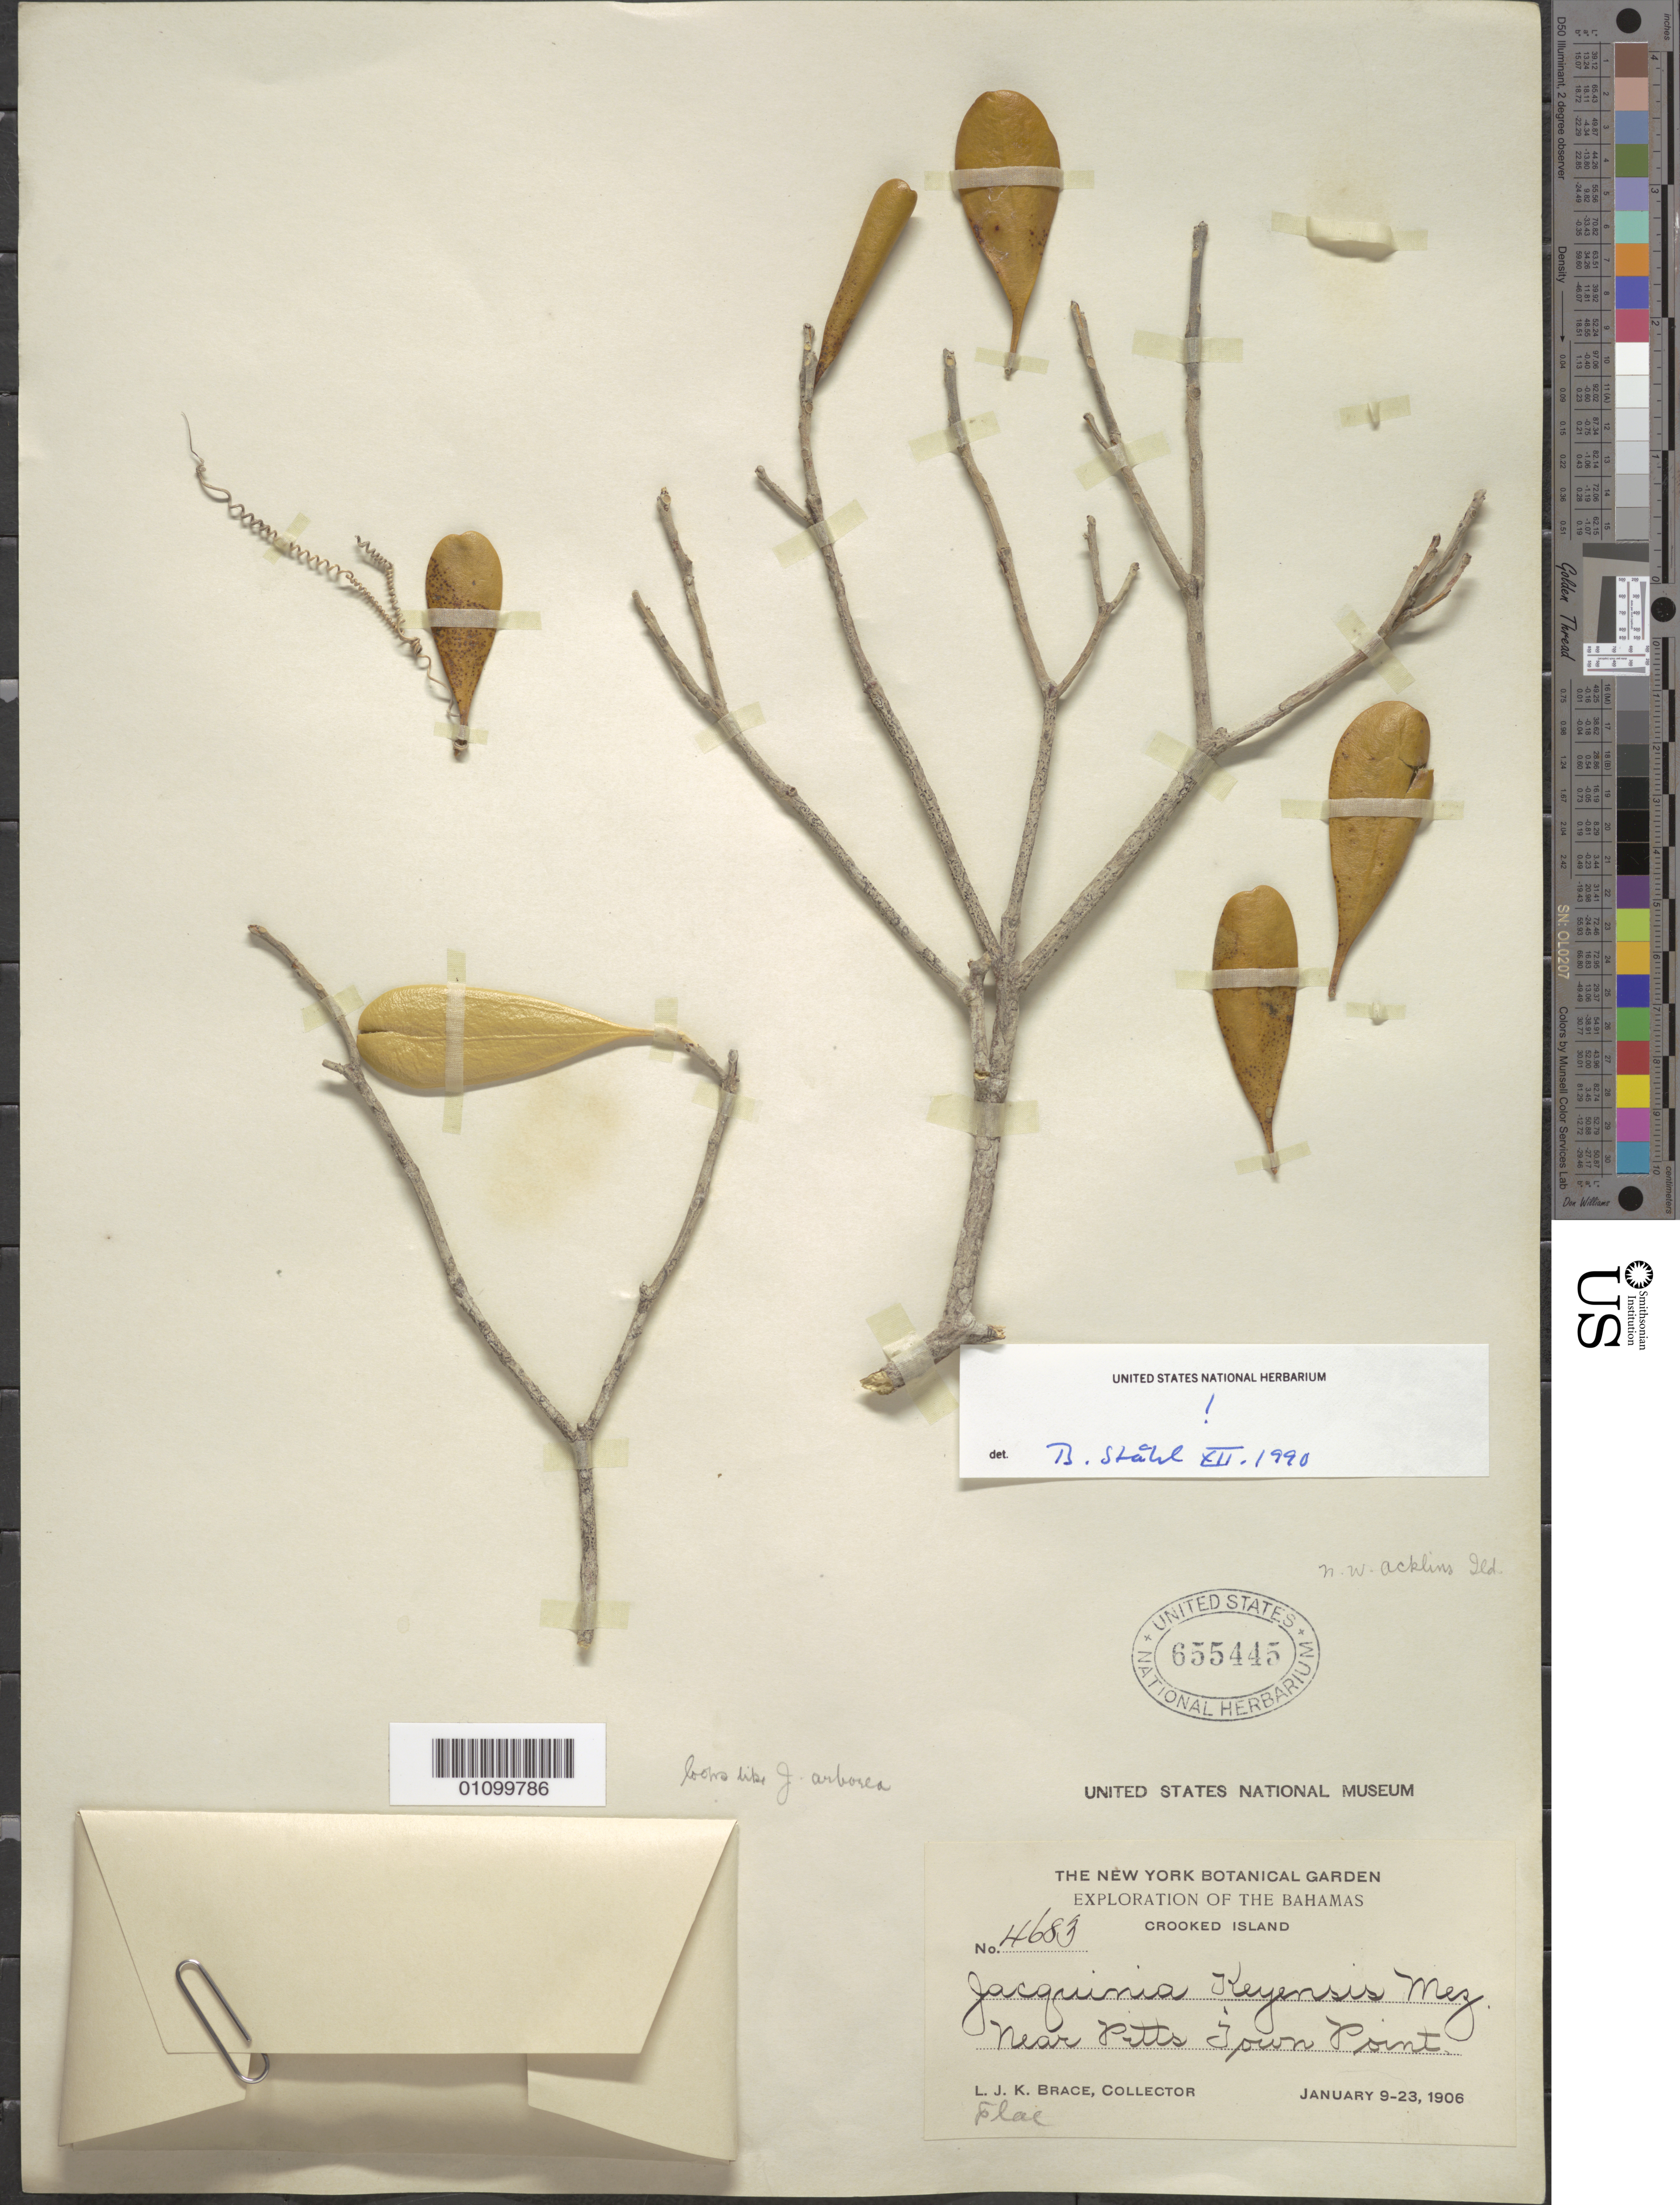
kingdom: Plantae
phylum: Tracheophyta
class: Magnoliopsida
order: Ericales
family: Primulaceae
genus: Jacquinia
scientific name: Jacquinia keyensis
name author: Mez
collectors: L. J. K. Brace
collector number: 4683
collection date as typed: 09 Jan 1906 to 23 Jan 1906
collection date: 1906-01-09/1906-01-23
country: Bahamas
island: Crooked I.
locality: Near Pitts Town Point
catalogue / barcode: US 655445